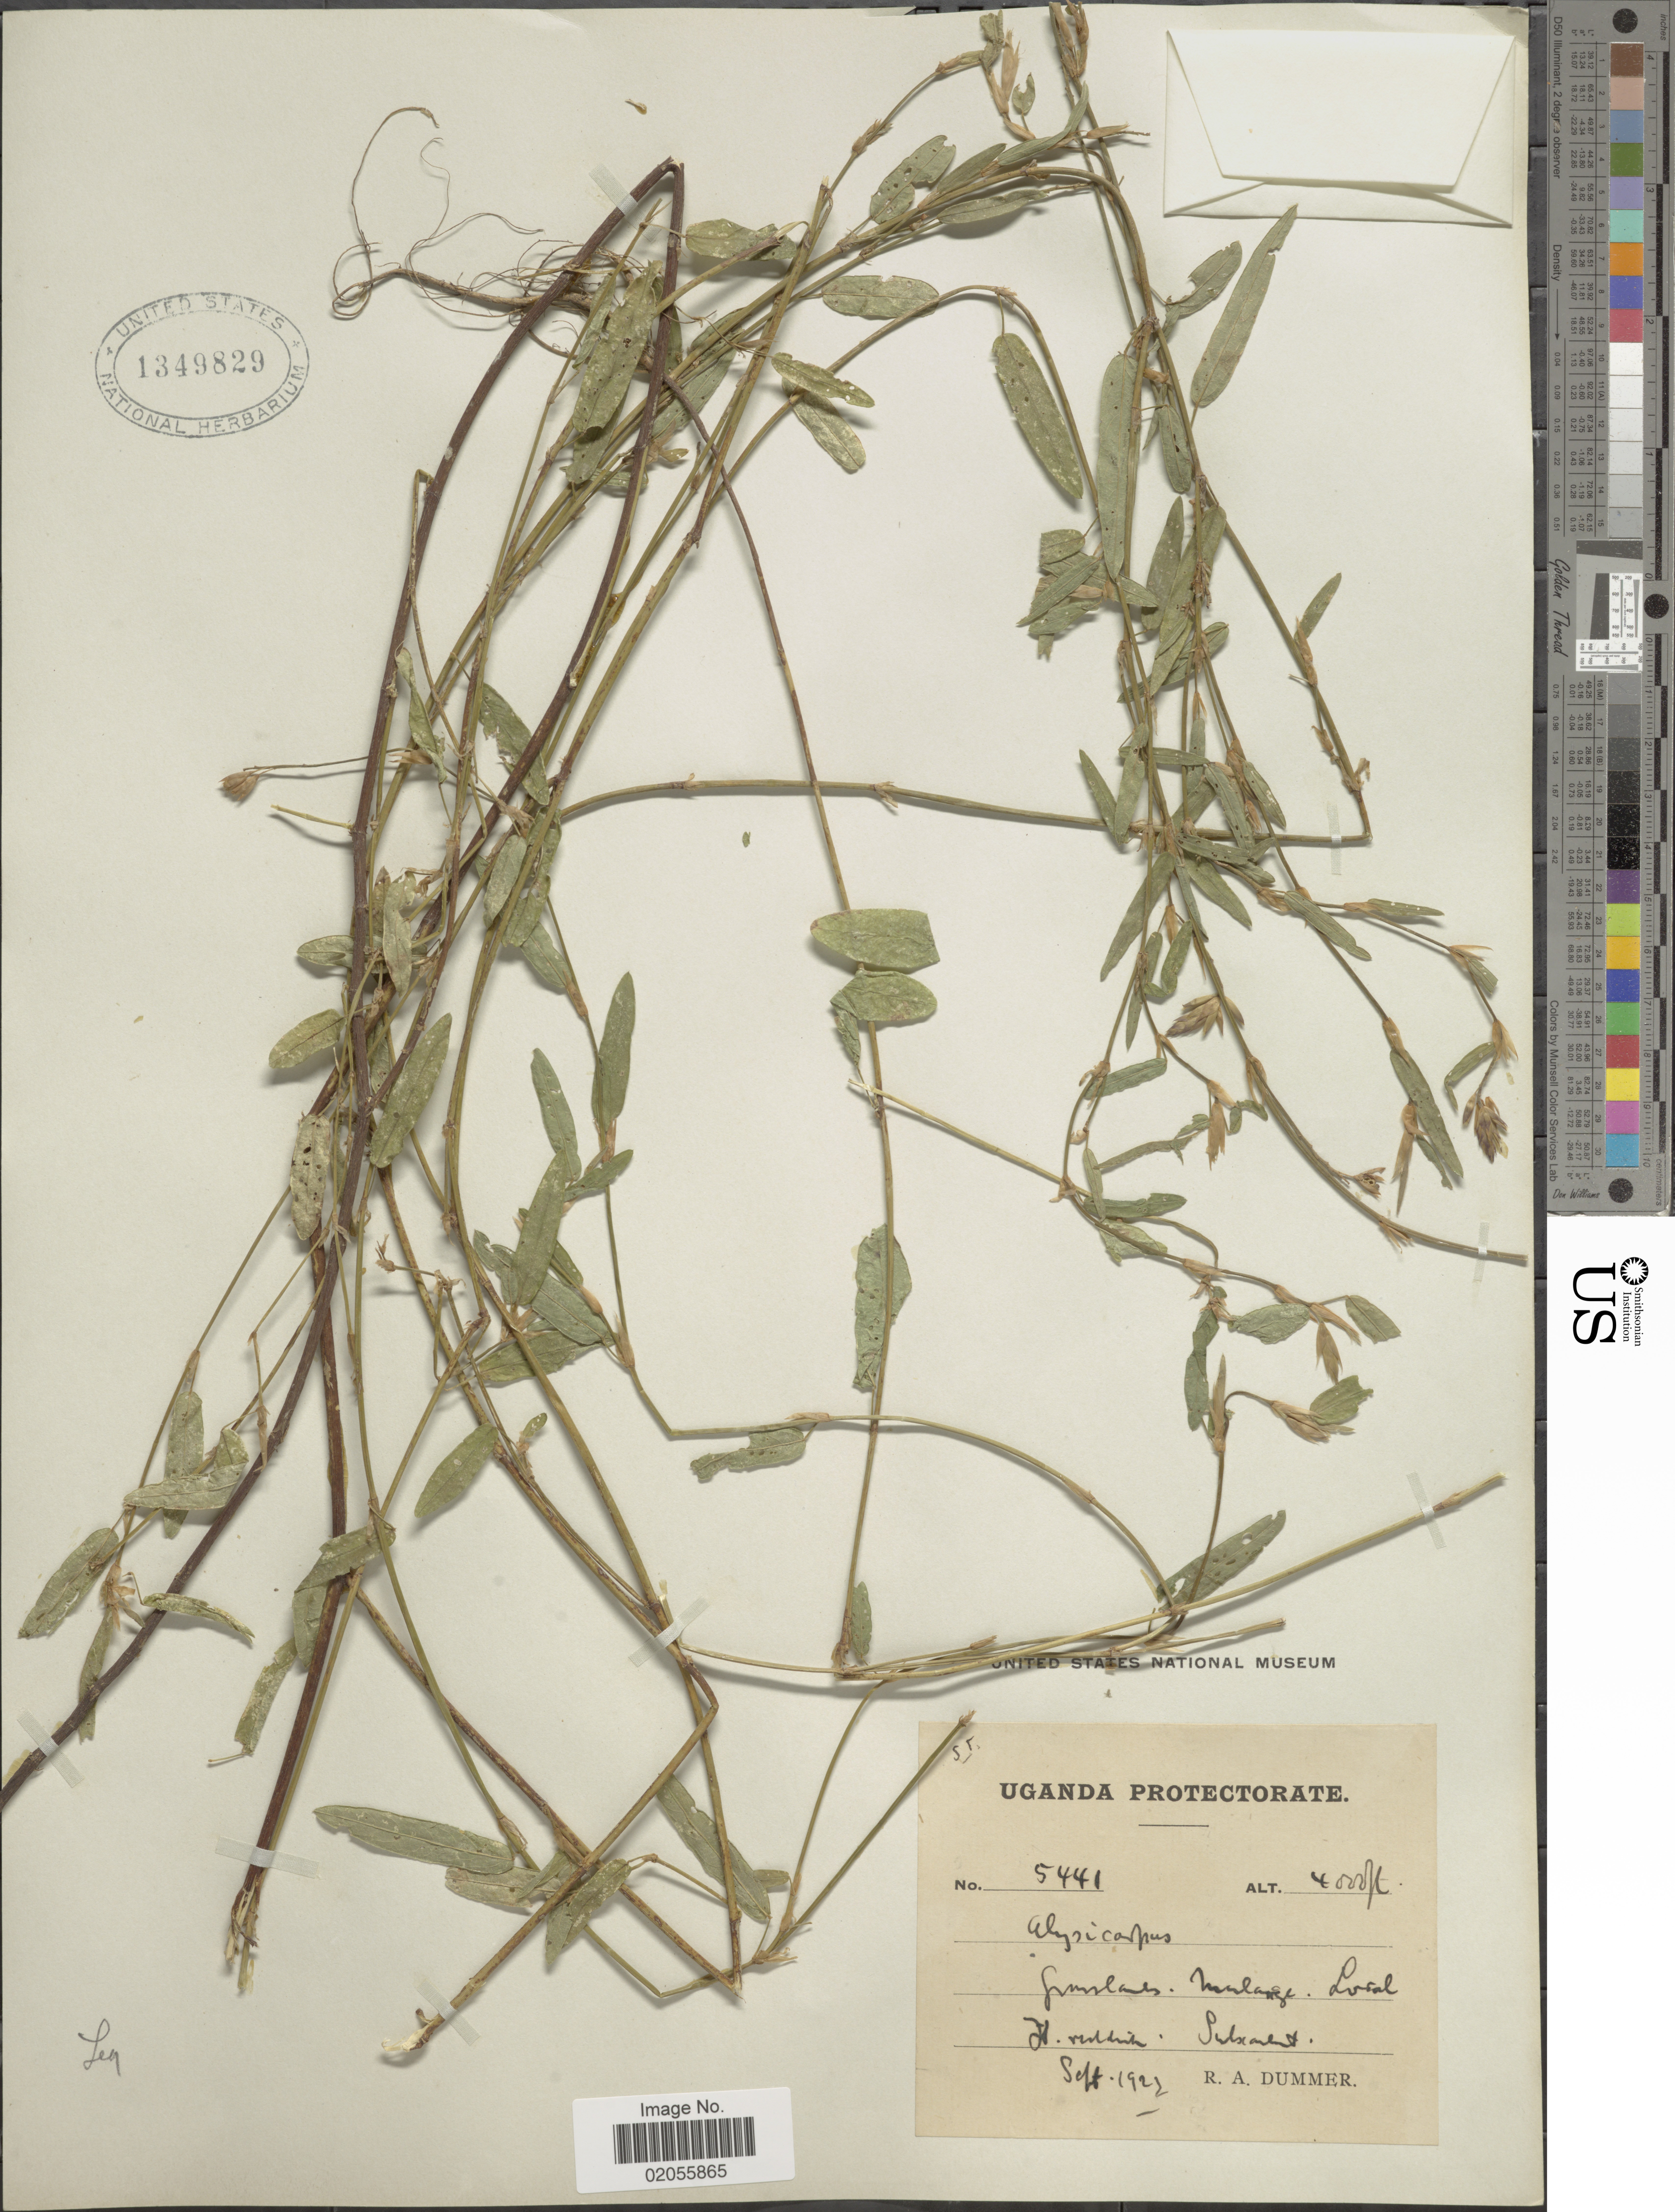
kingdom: Plantae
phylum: Tracheophyta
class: Magnoliopsida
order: Fabales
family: Fabaceae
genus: Alysicarpus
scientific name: Alysicarpus sp.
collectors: R. Dümmer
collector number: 5441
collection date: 1923-09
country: Uganda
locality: Mulange.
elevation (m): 1219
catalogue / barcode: US 1349829